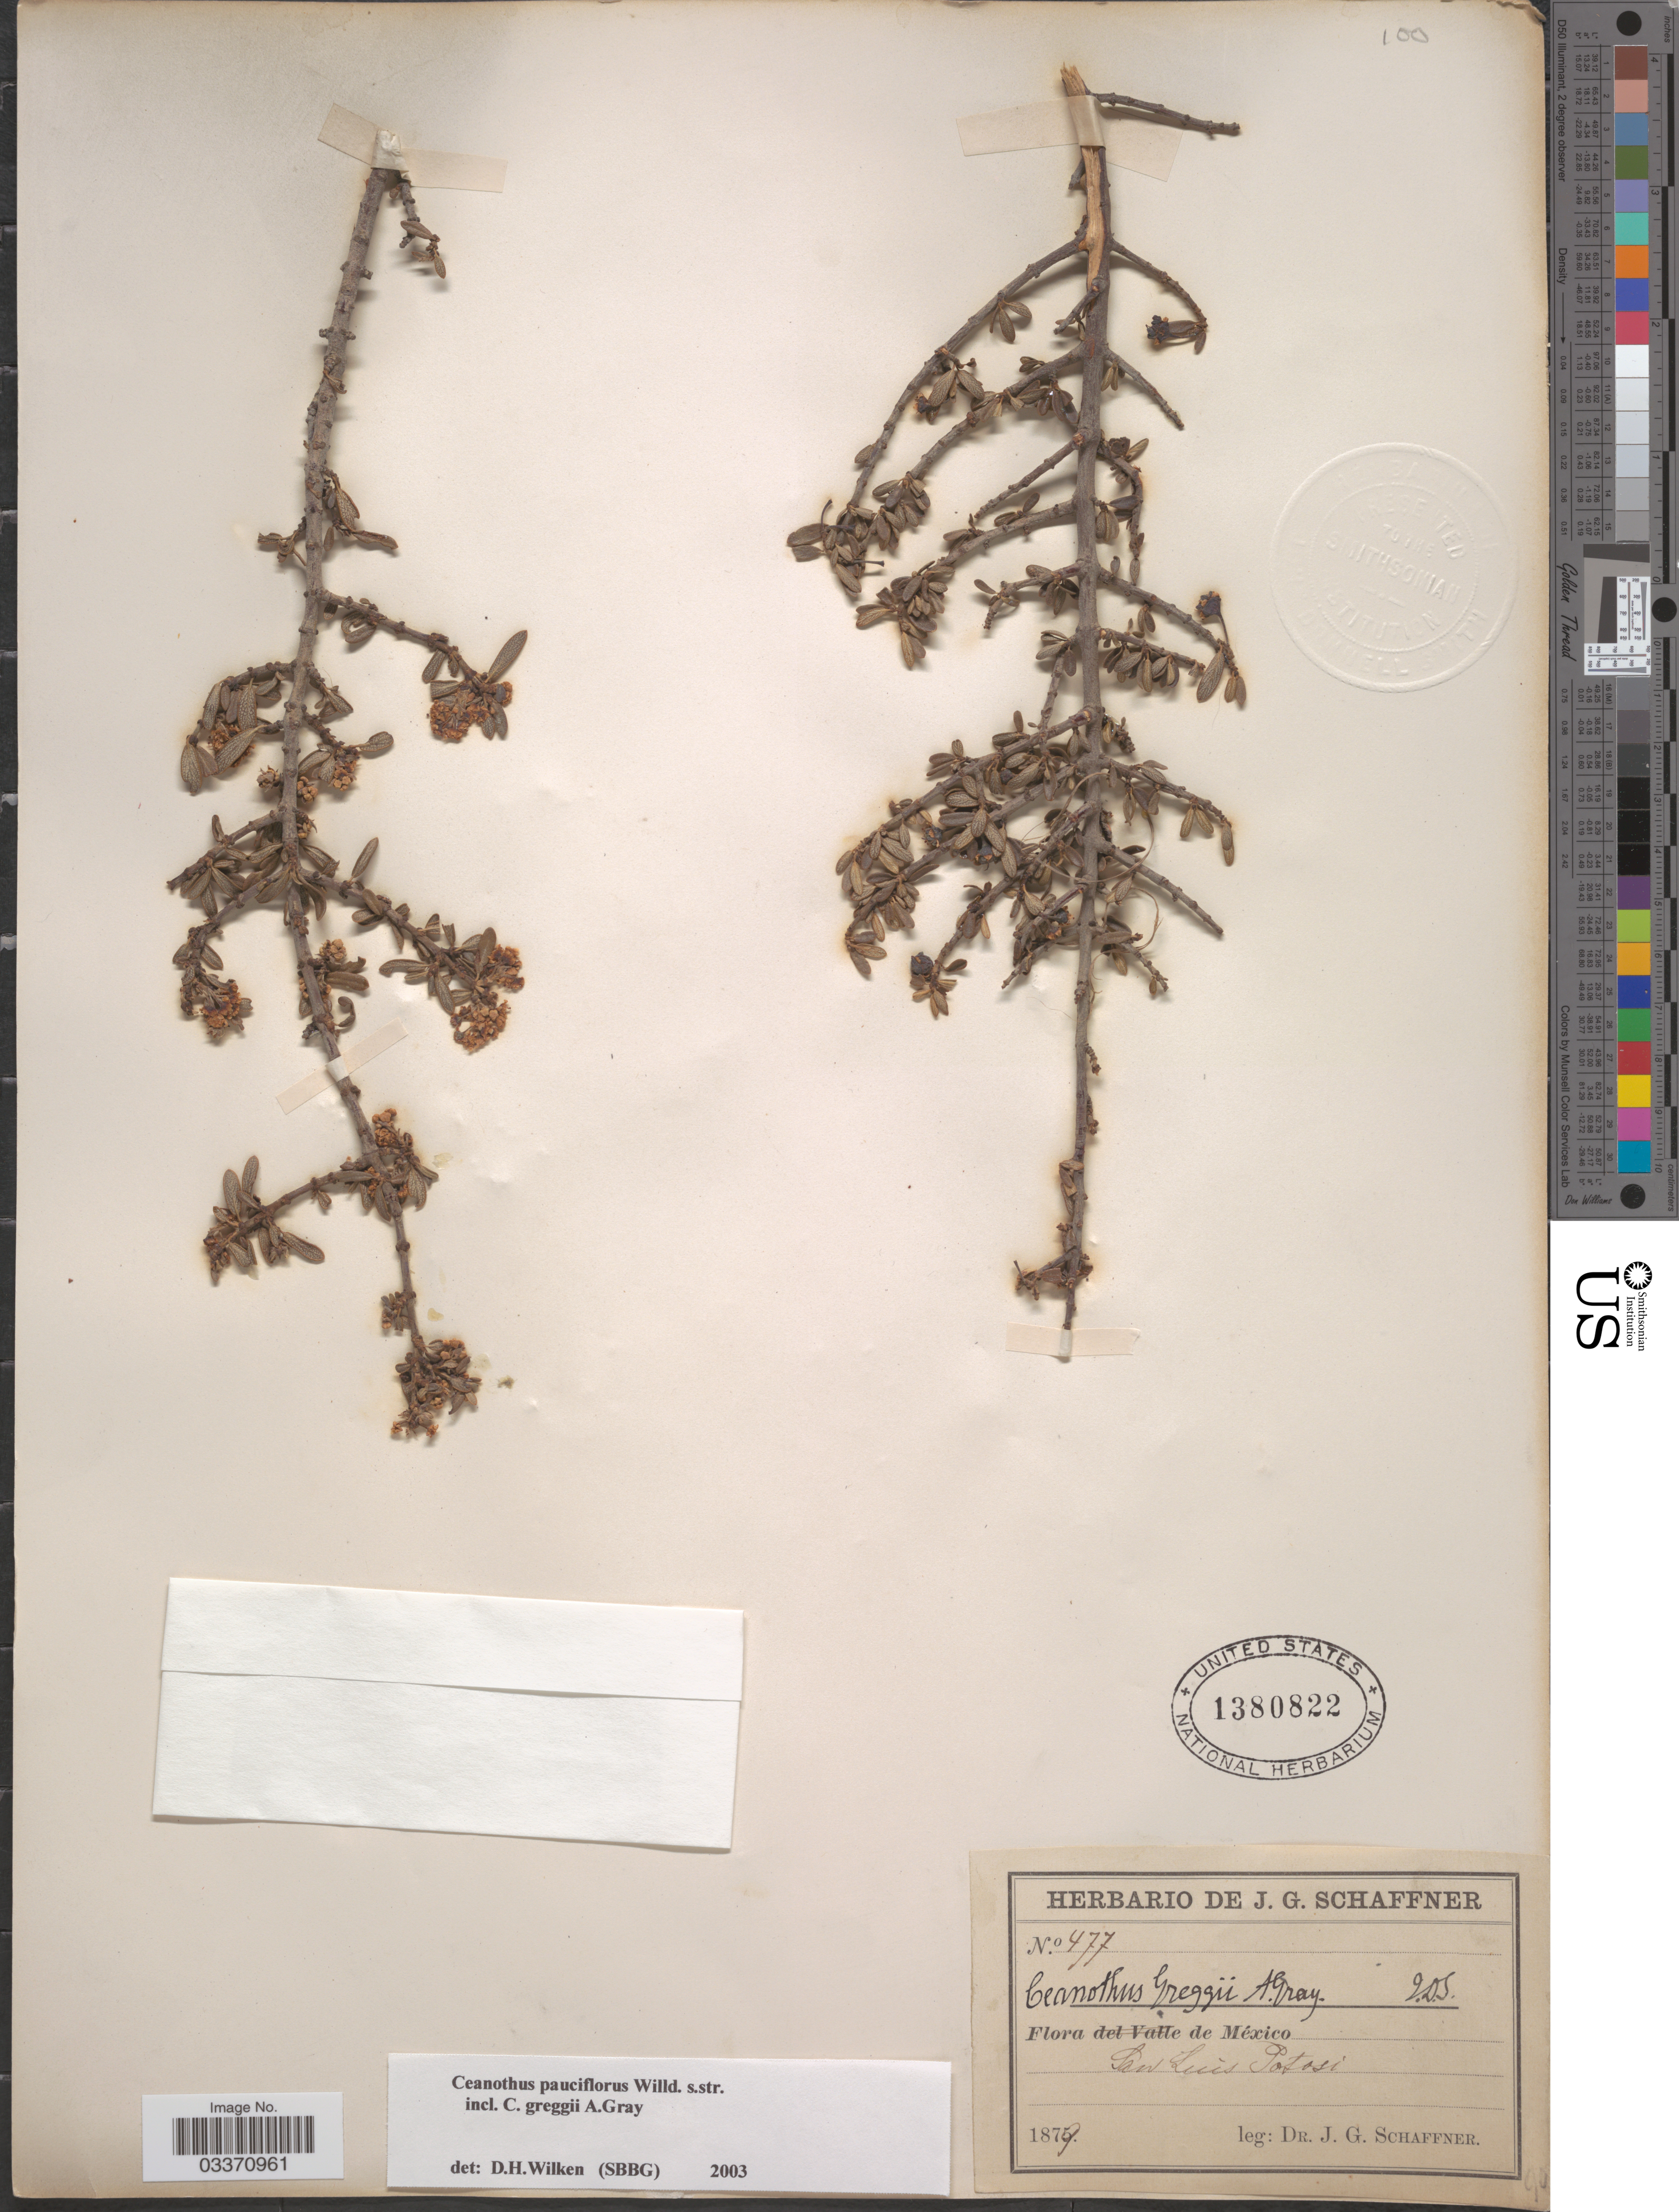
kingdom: Plantae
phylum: Tracheophyta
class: Magnoliopsida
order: Rosales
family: Rhamnaceae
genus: Ceanothus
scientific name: Ceanothus pauciflorus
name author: DC.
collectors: J. G. Schaffner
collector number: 477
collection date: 1879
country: Mexico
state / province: San Luis Potosí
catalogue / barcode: US 1380822